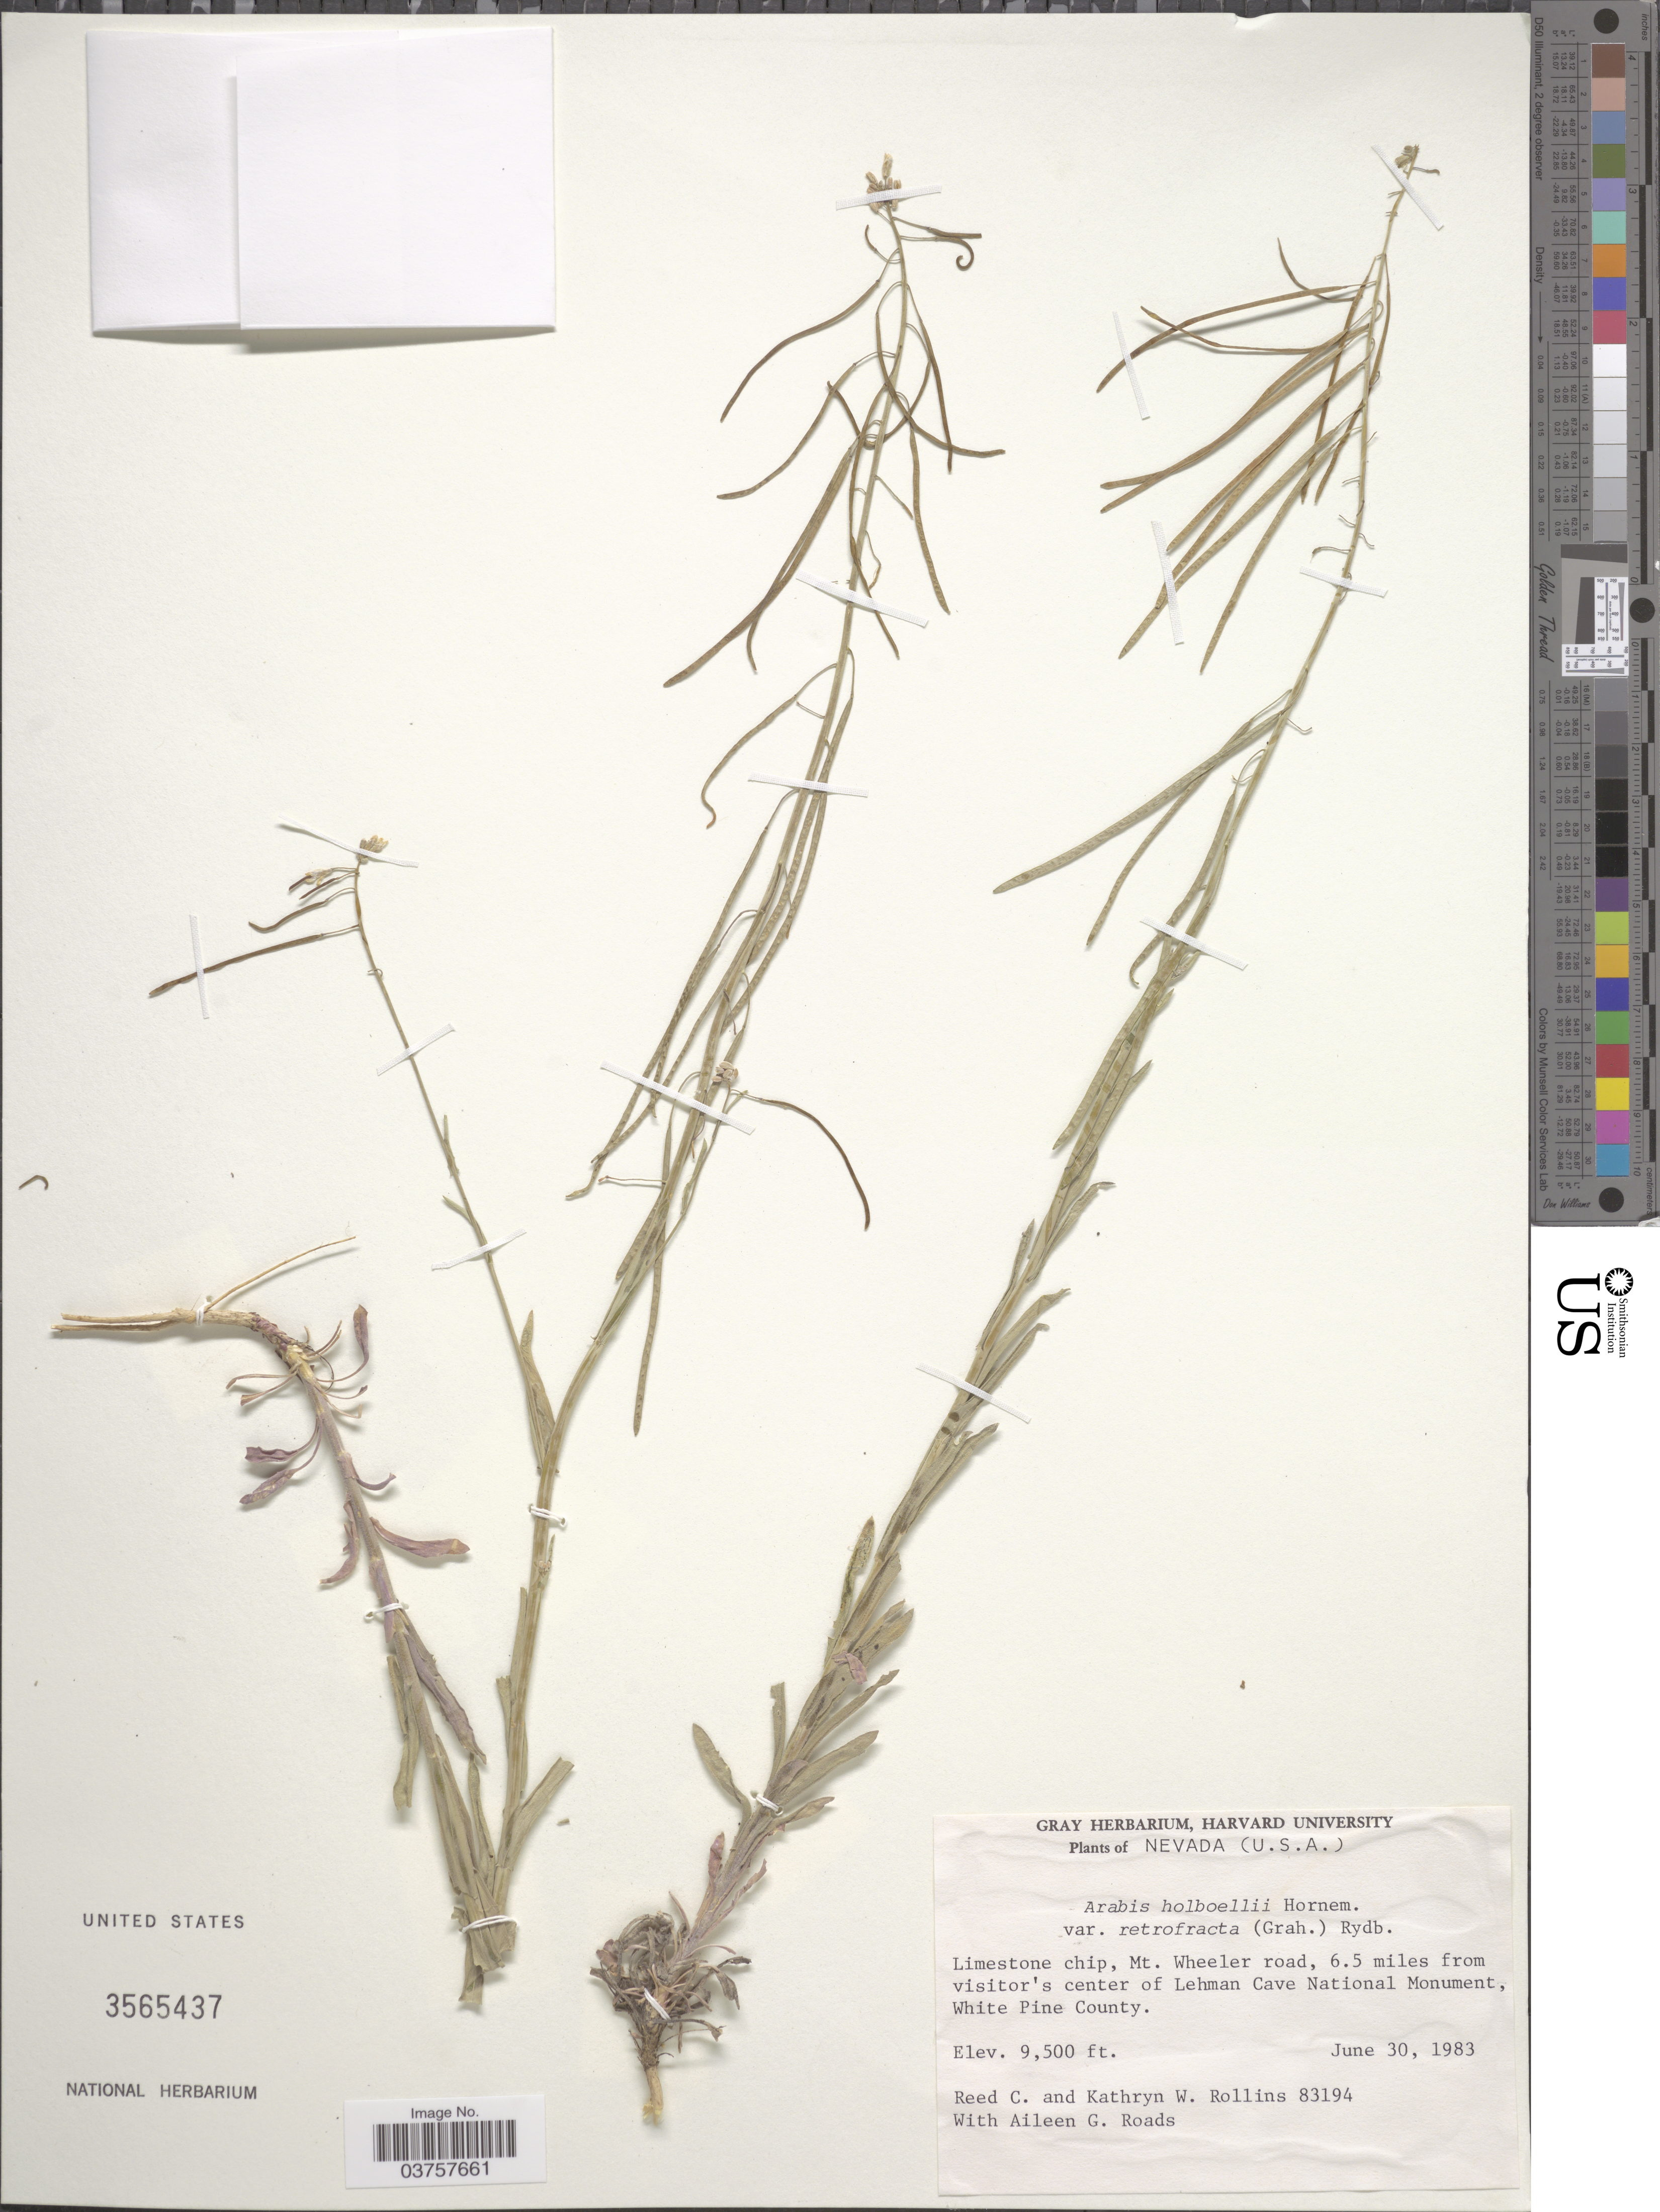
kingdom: Plantae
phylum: Tracheophyta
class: Magnoliopsida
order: Brassicales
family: Brassicaceae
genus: Arabis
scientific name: Arabis holboellii var. retrofracta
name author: Rydb.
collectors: R. C. Rollins, K. W. Rollins & A. Roads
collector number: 83194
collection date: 1983-06-30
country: United States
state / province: Nevada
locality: Limestone chip, Mt. Wheeler road, 6.5 miles from visitor's center of Lehman Cave National Monument, White Pine County.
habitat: limestone chip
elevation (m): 2896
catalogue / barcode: US 3565437